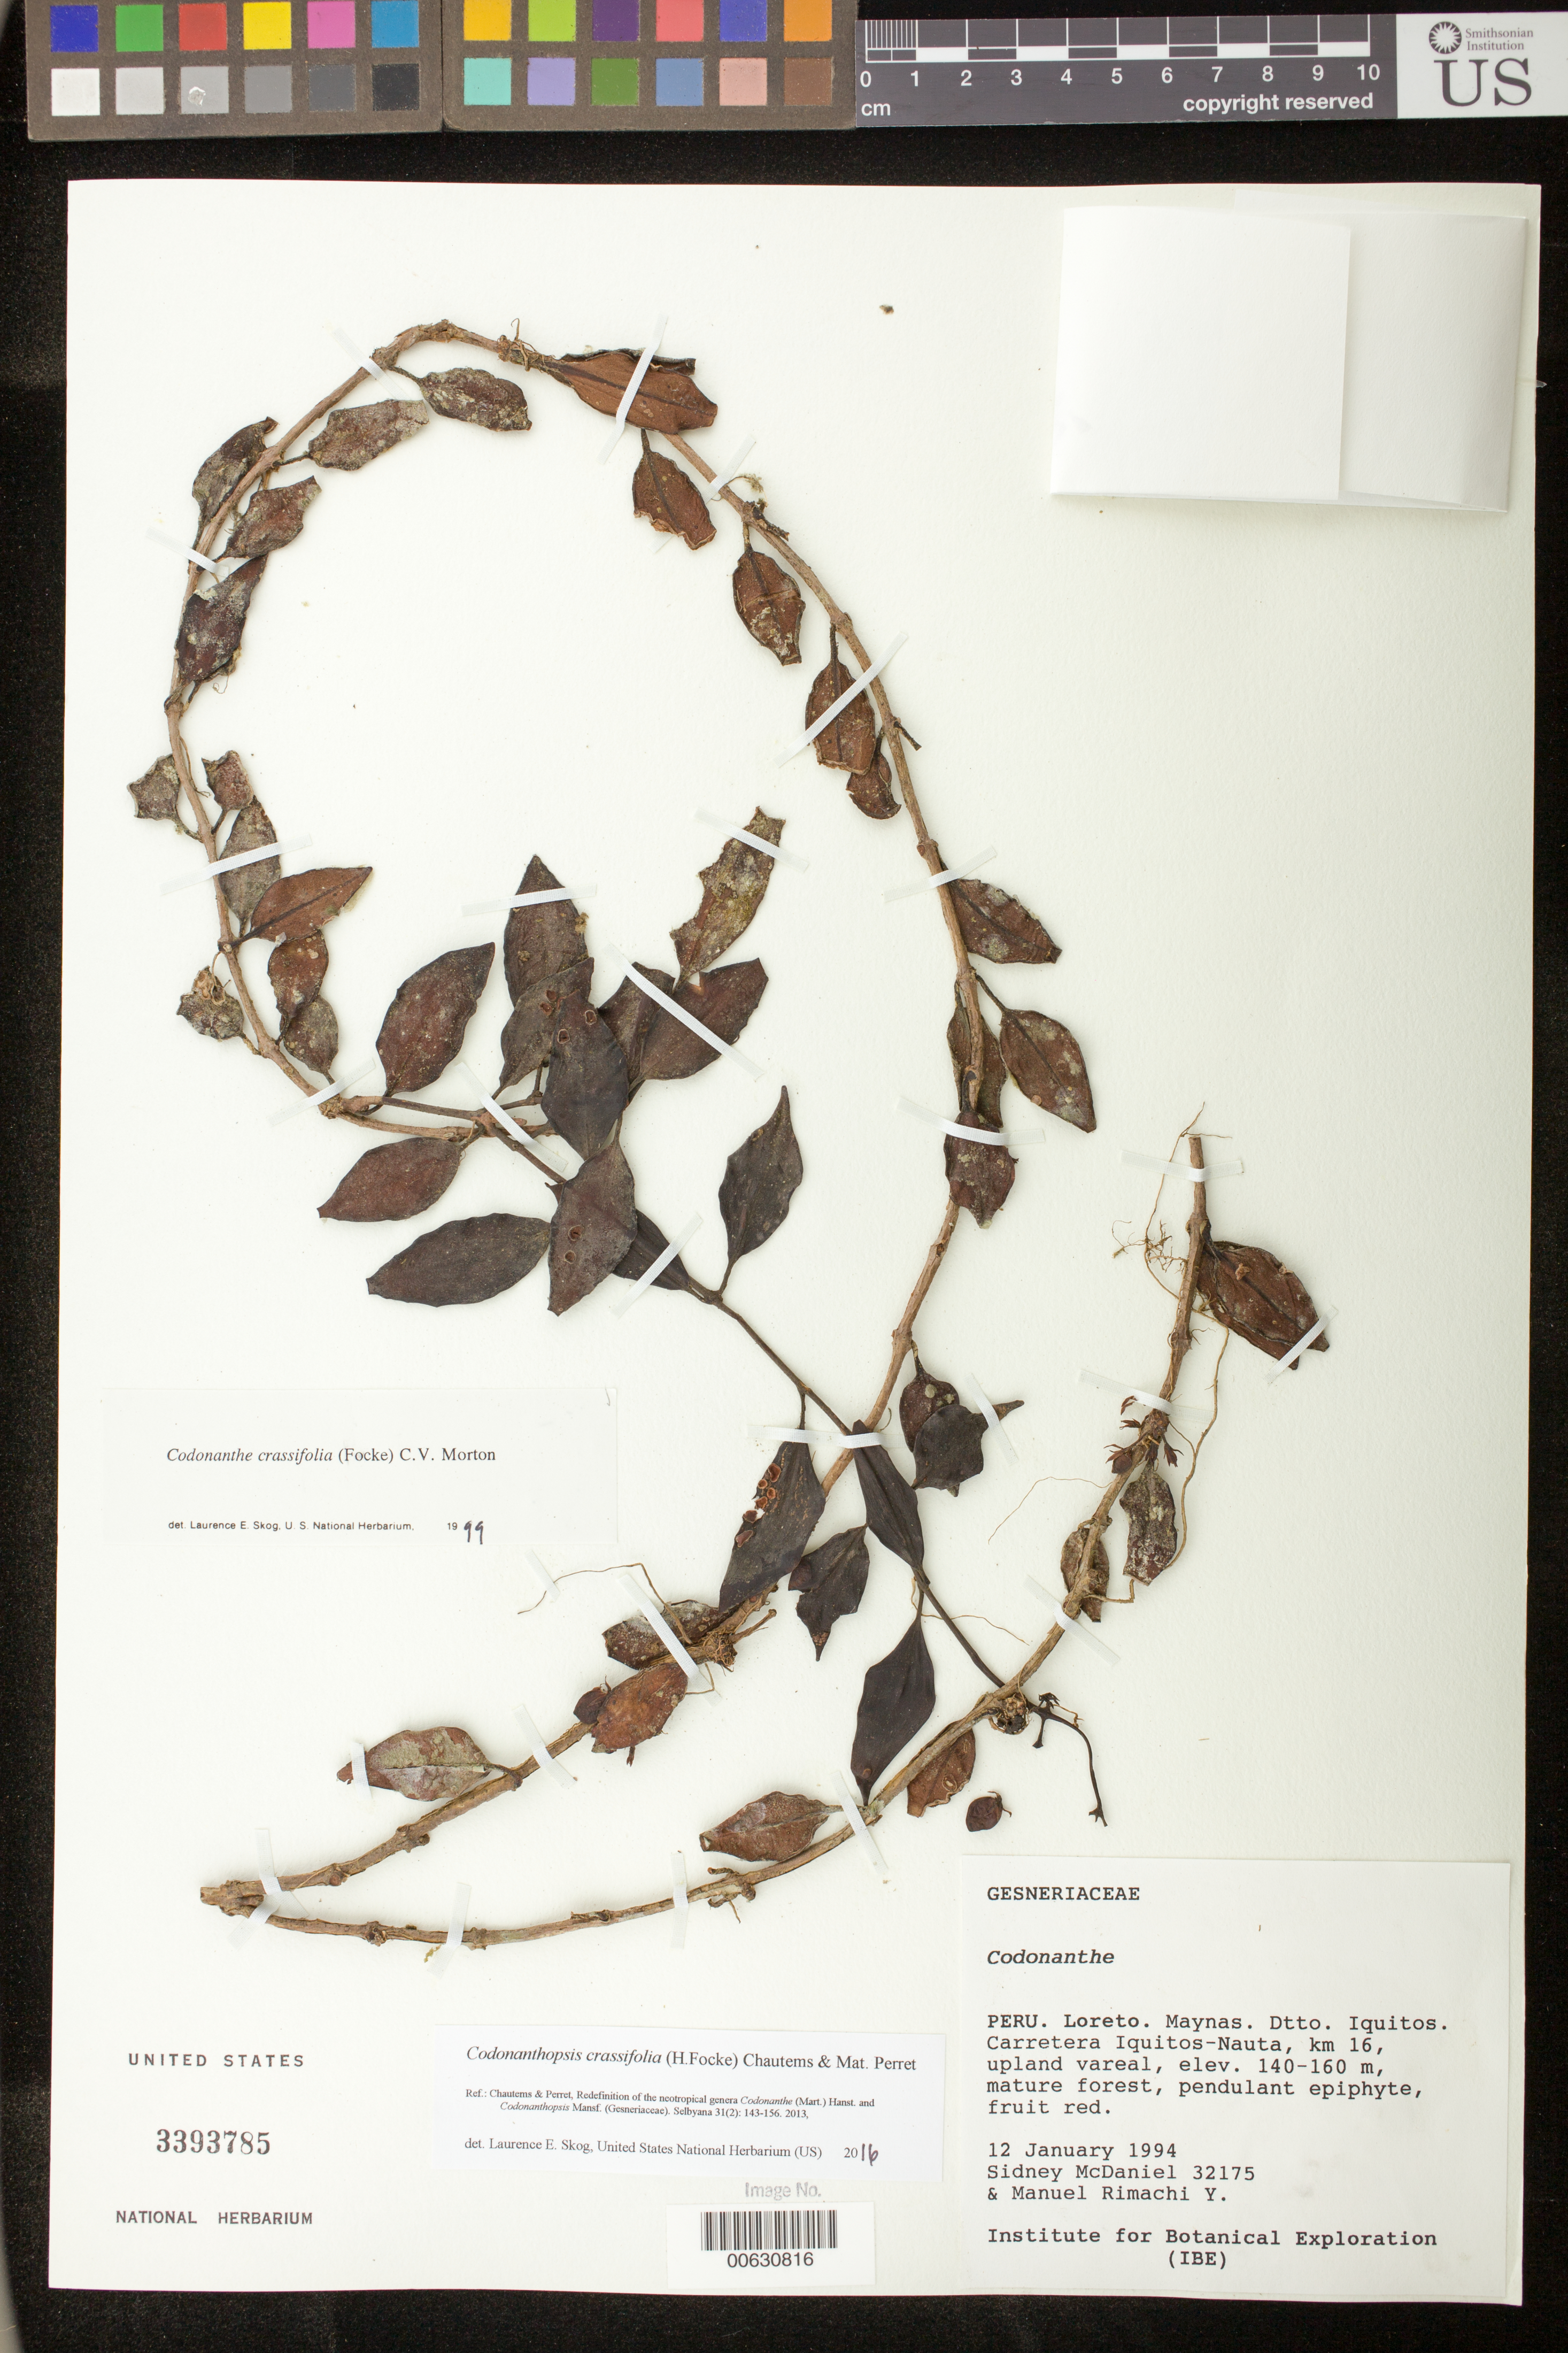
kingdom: Plantae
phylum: Tracheophyta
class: Magnoliopsida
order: Lamiales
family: Gesneriaceae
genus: Codonanthopsis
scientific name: Codonanthopsis crassifolia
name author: (H. Focke) Chautems & Mat.Perret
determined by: Skog, Laurence E.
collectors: S. McDaniel & M. Rimachi Y.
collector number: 32175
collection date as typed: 12 Jan 1994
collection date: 1994-01-12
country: Peru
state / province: Loreto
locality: Maynas, Dtto. Iquitos, Carretera Iquitos-Nauta, km 16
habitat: Upland vareal, mature forest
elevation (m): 140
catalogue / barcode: US 3393785